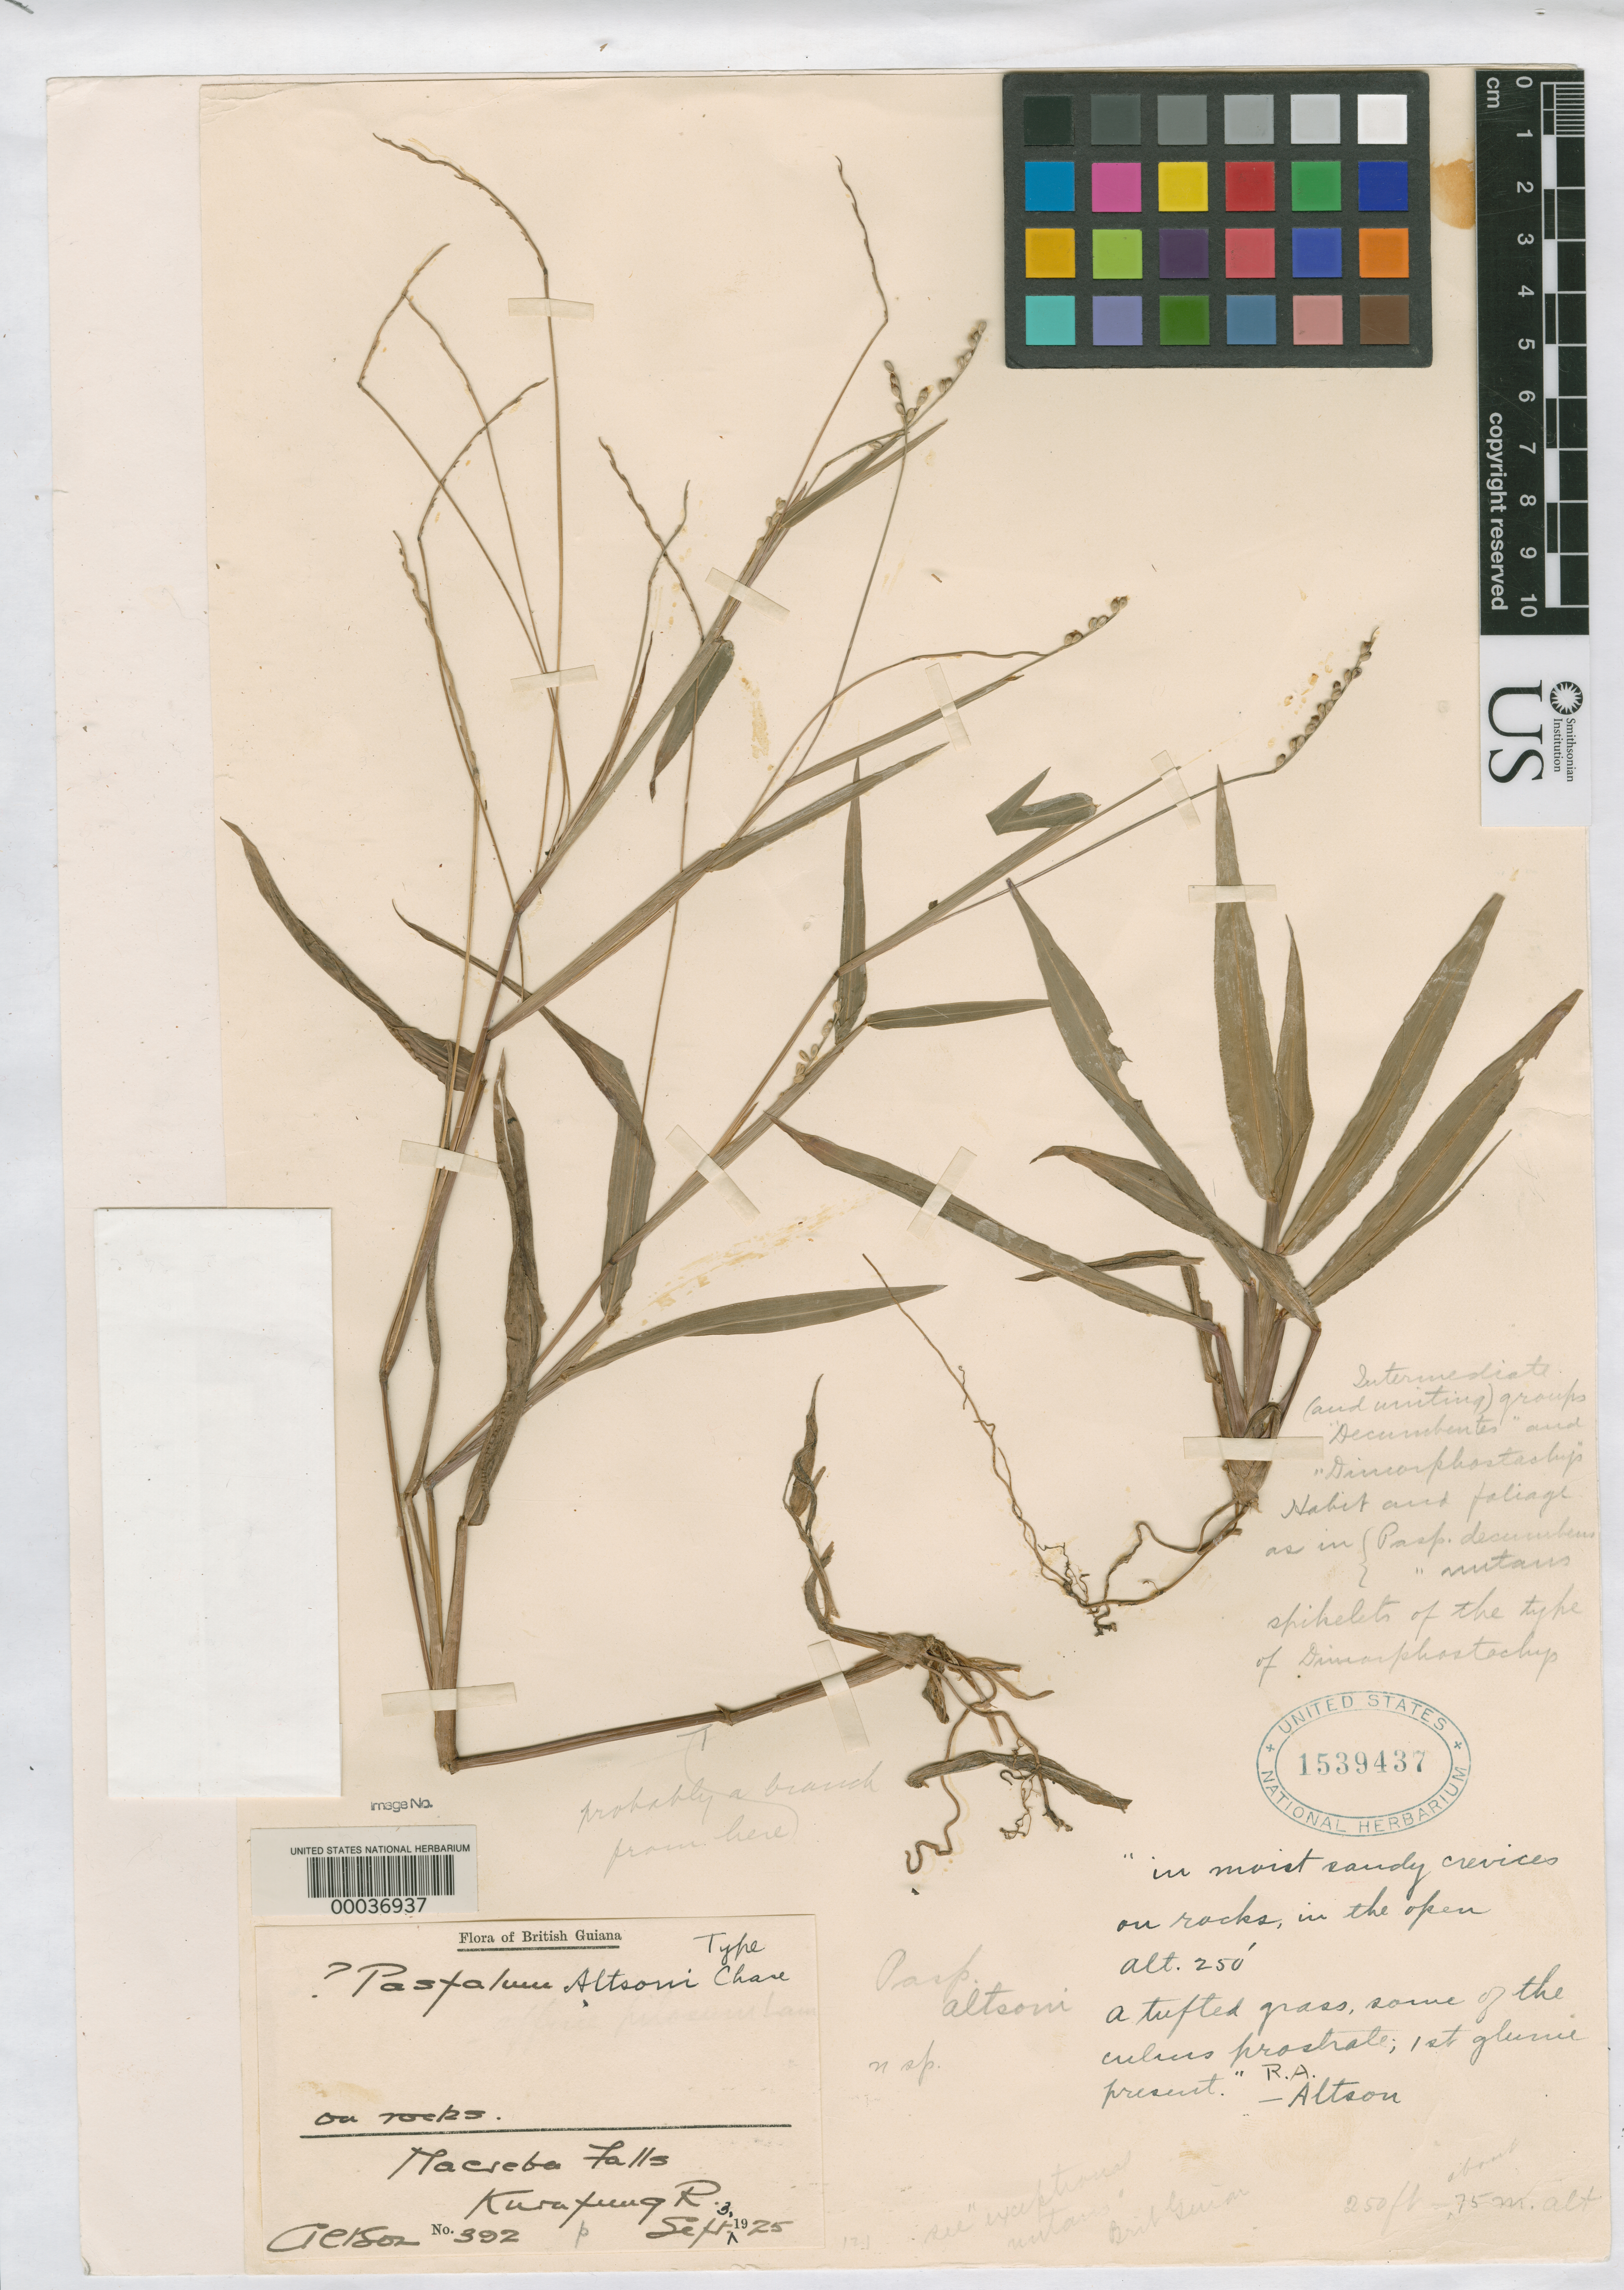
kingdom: Plantae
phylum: Tracheophyta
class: Liliopsida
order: Poales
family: Poaceae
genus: Paspalum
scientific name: Paspalum alstonii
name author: Chase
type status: Holotype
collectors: R. A. Alston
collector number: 392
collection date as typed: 03 Sep 1925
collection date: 1925-09-03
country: Guyana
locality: Macreba Falls, Kurapung River.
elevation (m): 75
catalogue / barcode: US 1539437